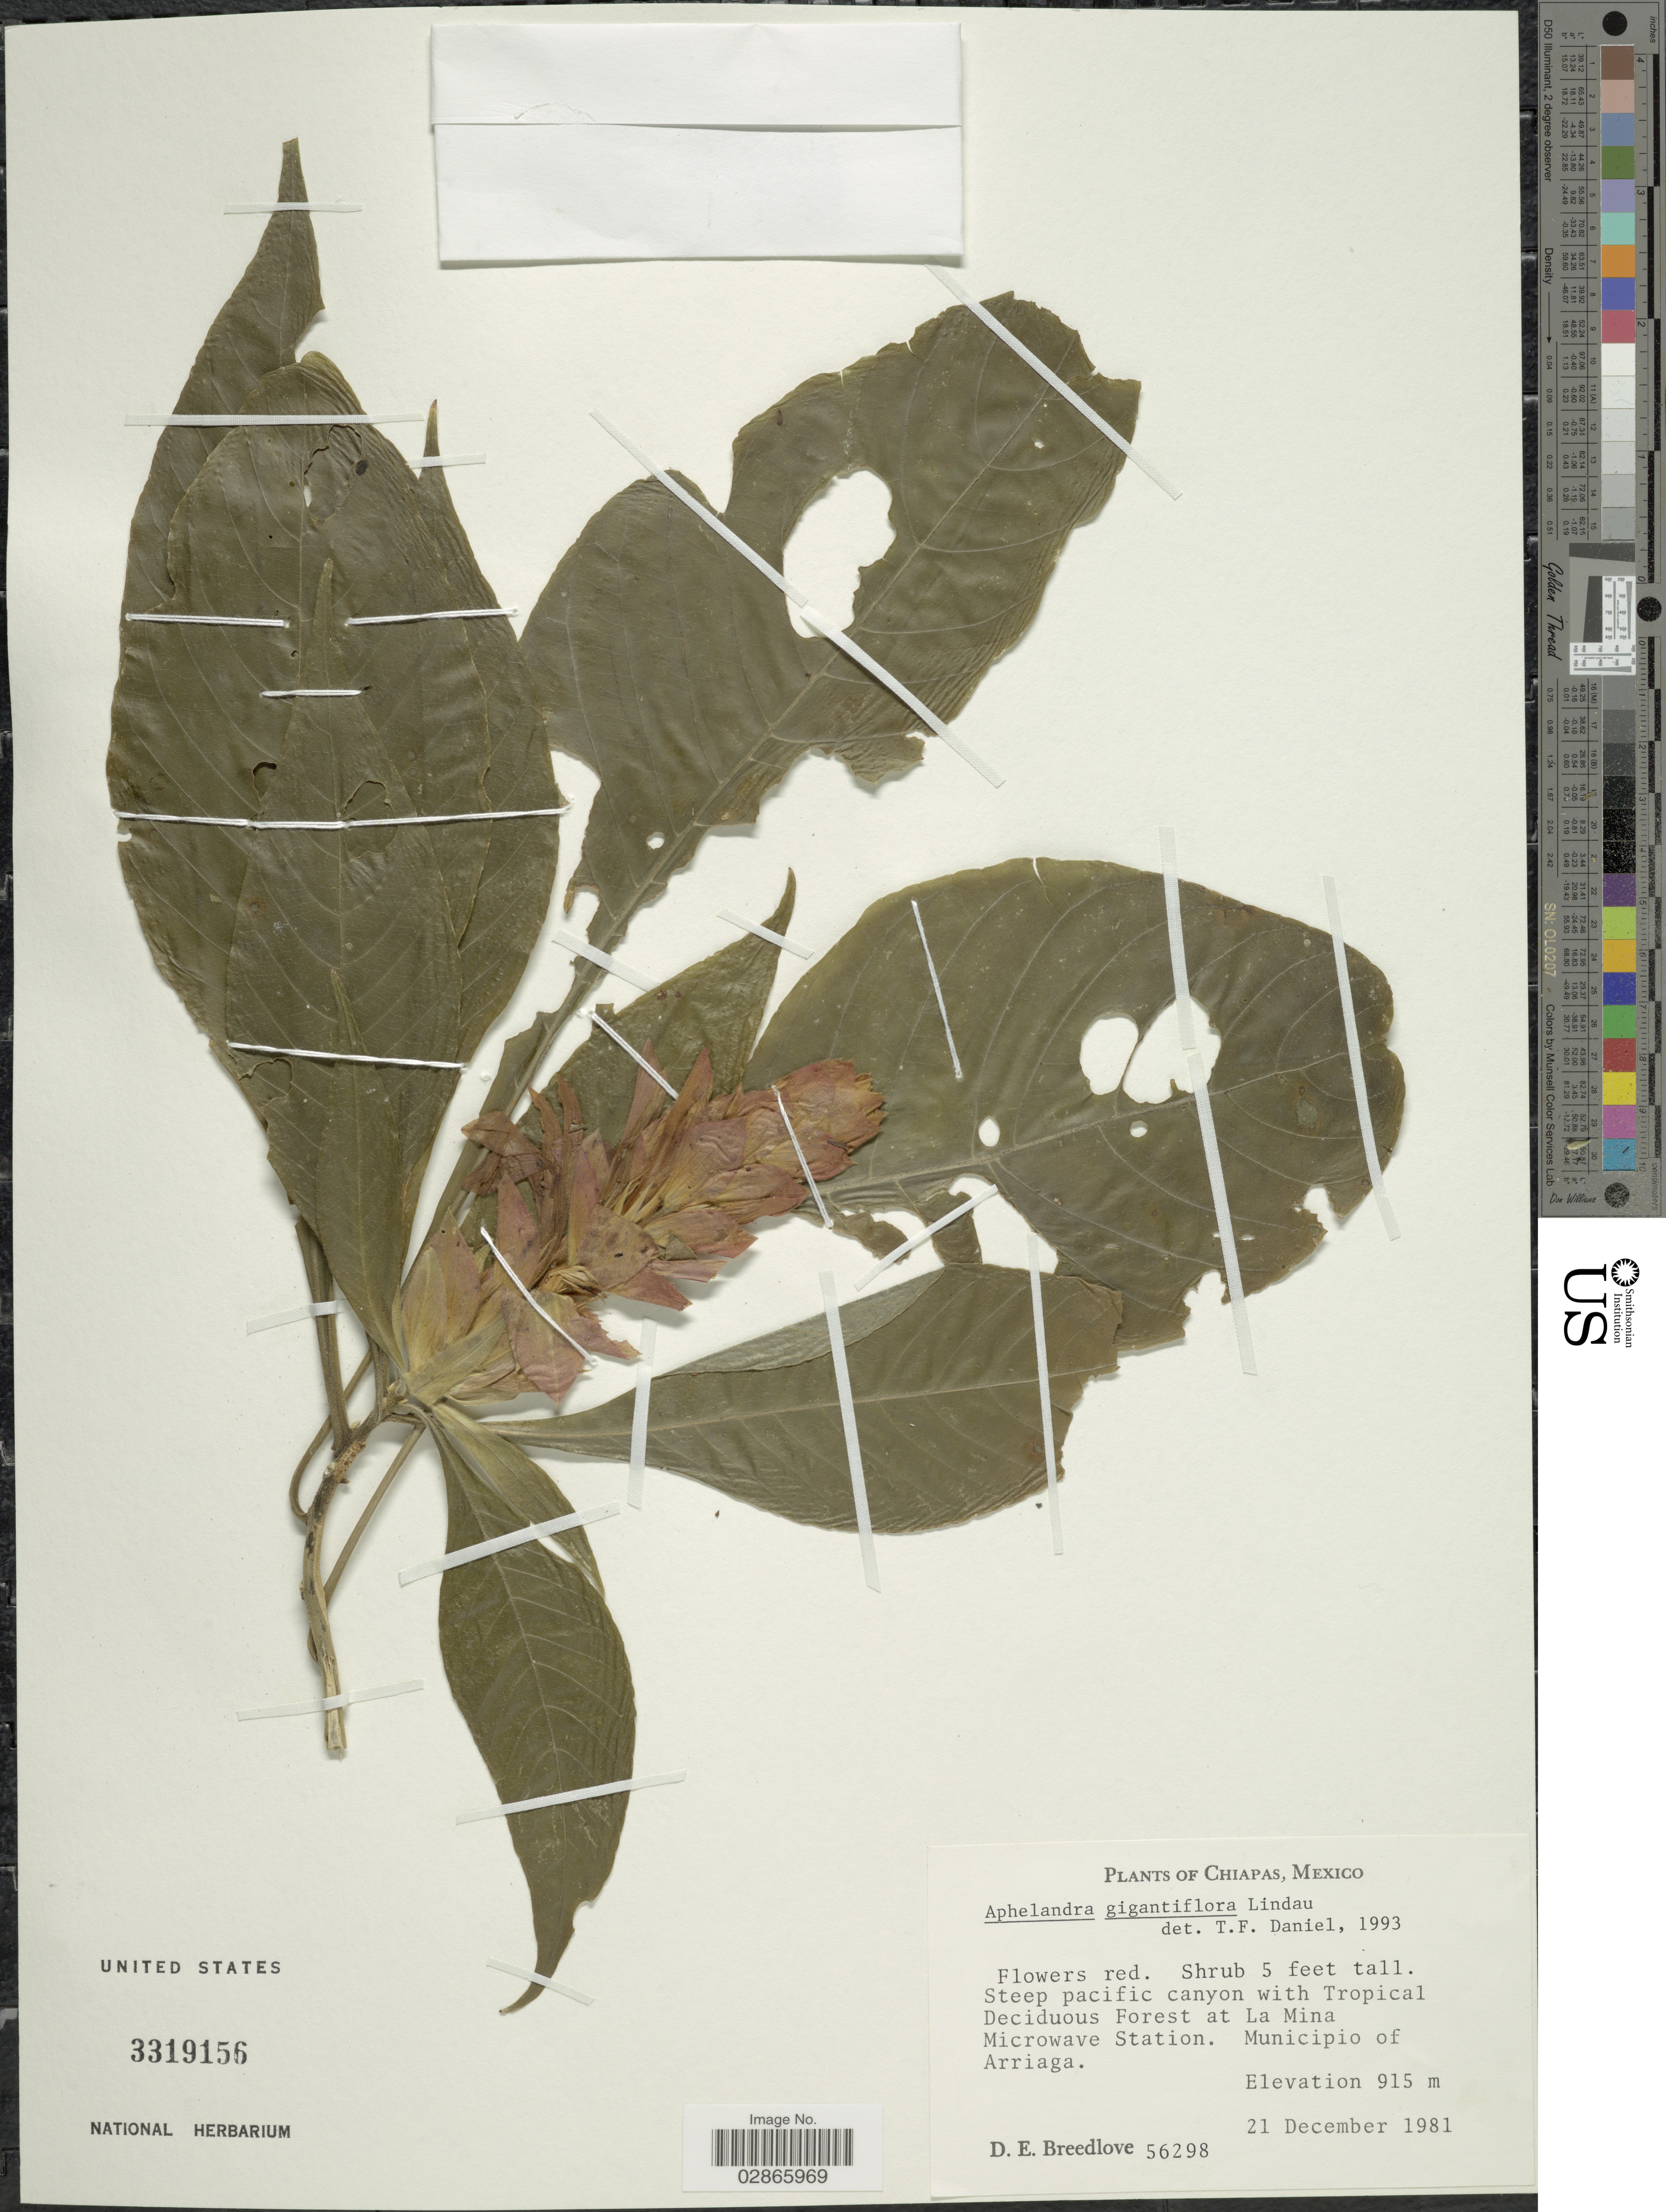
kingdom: Plantae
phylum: Tracheophyta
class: Magnoliopsida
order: Lamiales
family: Acanthaceae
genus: Aphelandra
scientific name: Aphelandra gigantiflora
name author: Lindau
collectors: D. E. Breedlove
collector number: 56298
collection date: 1981-12-21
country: Mexico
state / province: Chiapas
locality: At La Mina Microwave Station. Municipio of Arriaga.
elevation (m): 915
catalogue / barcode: US 3319156